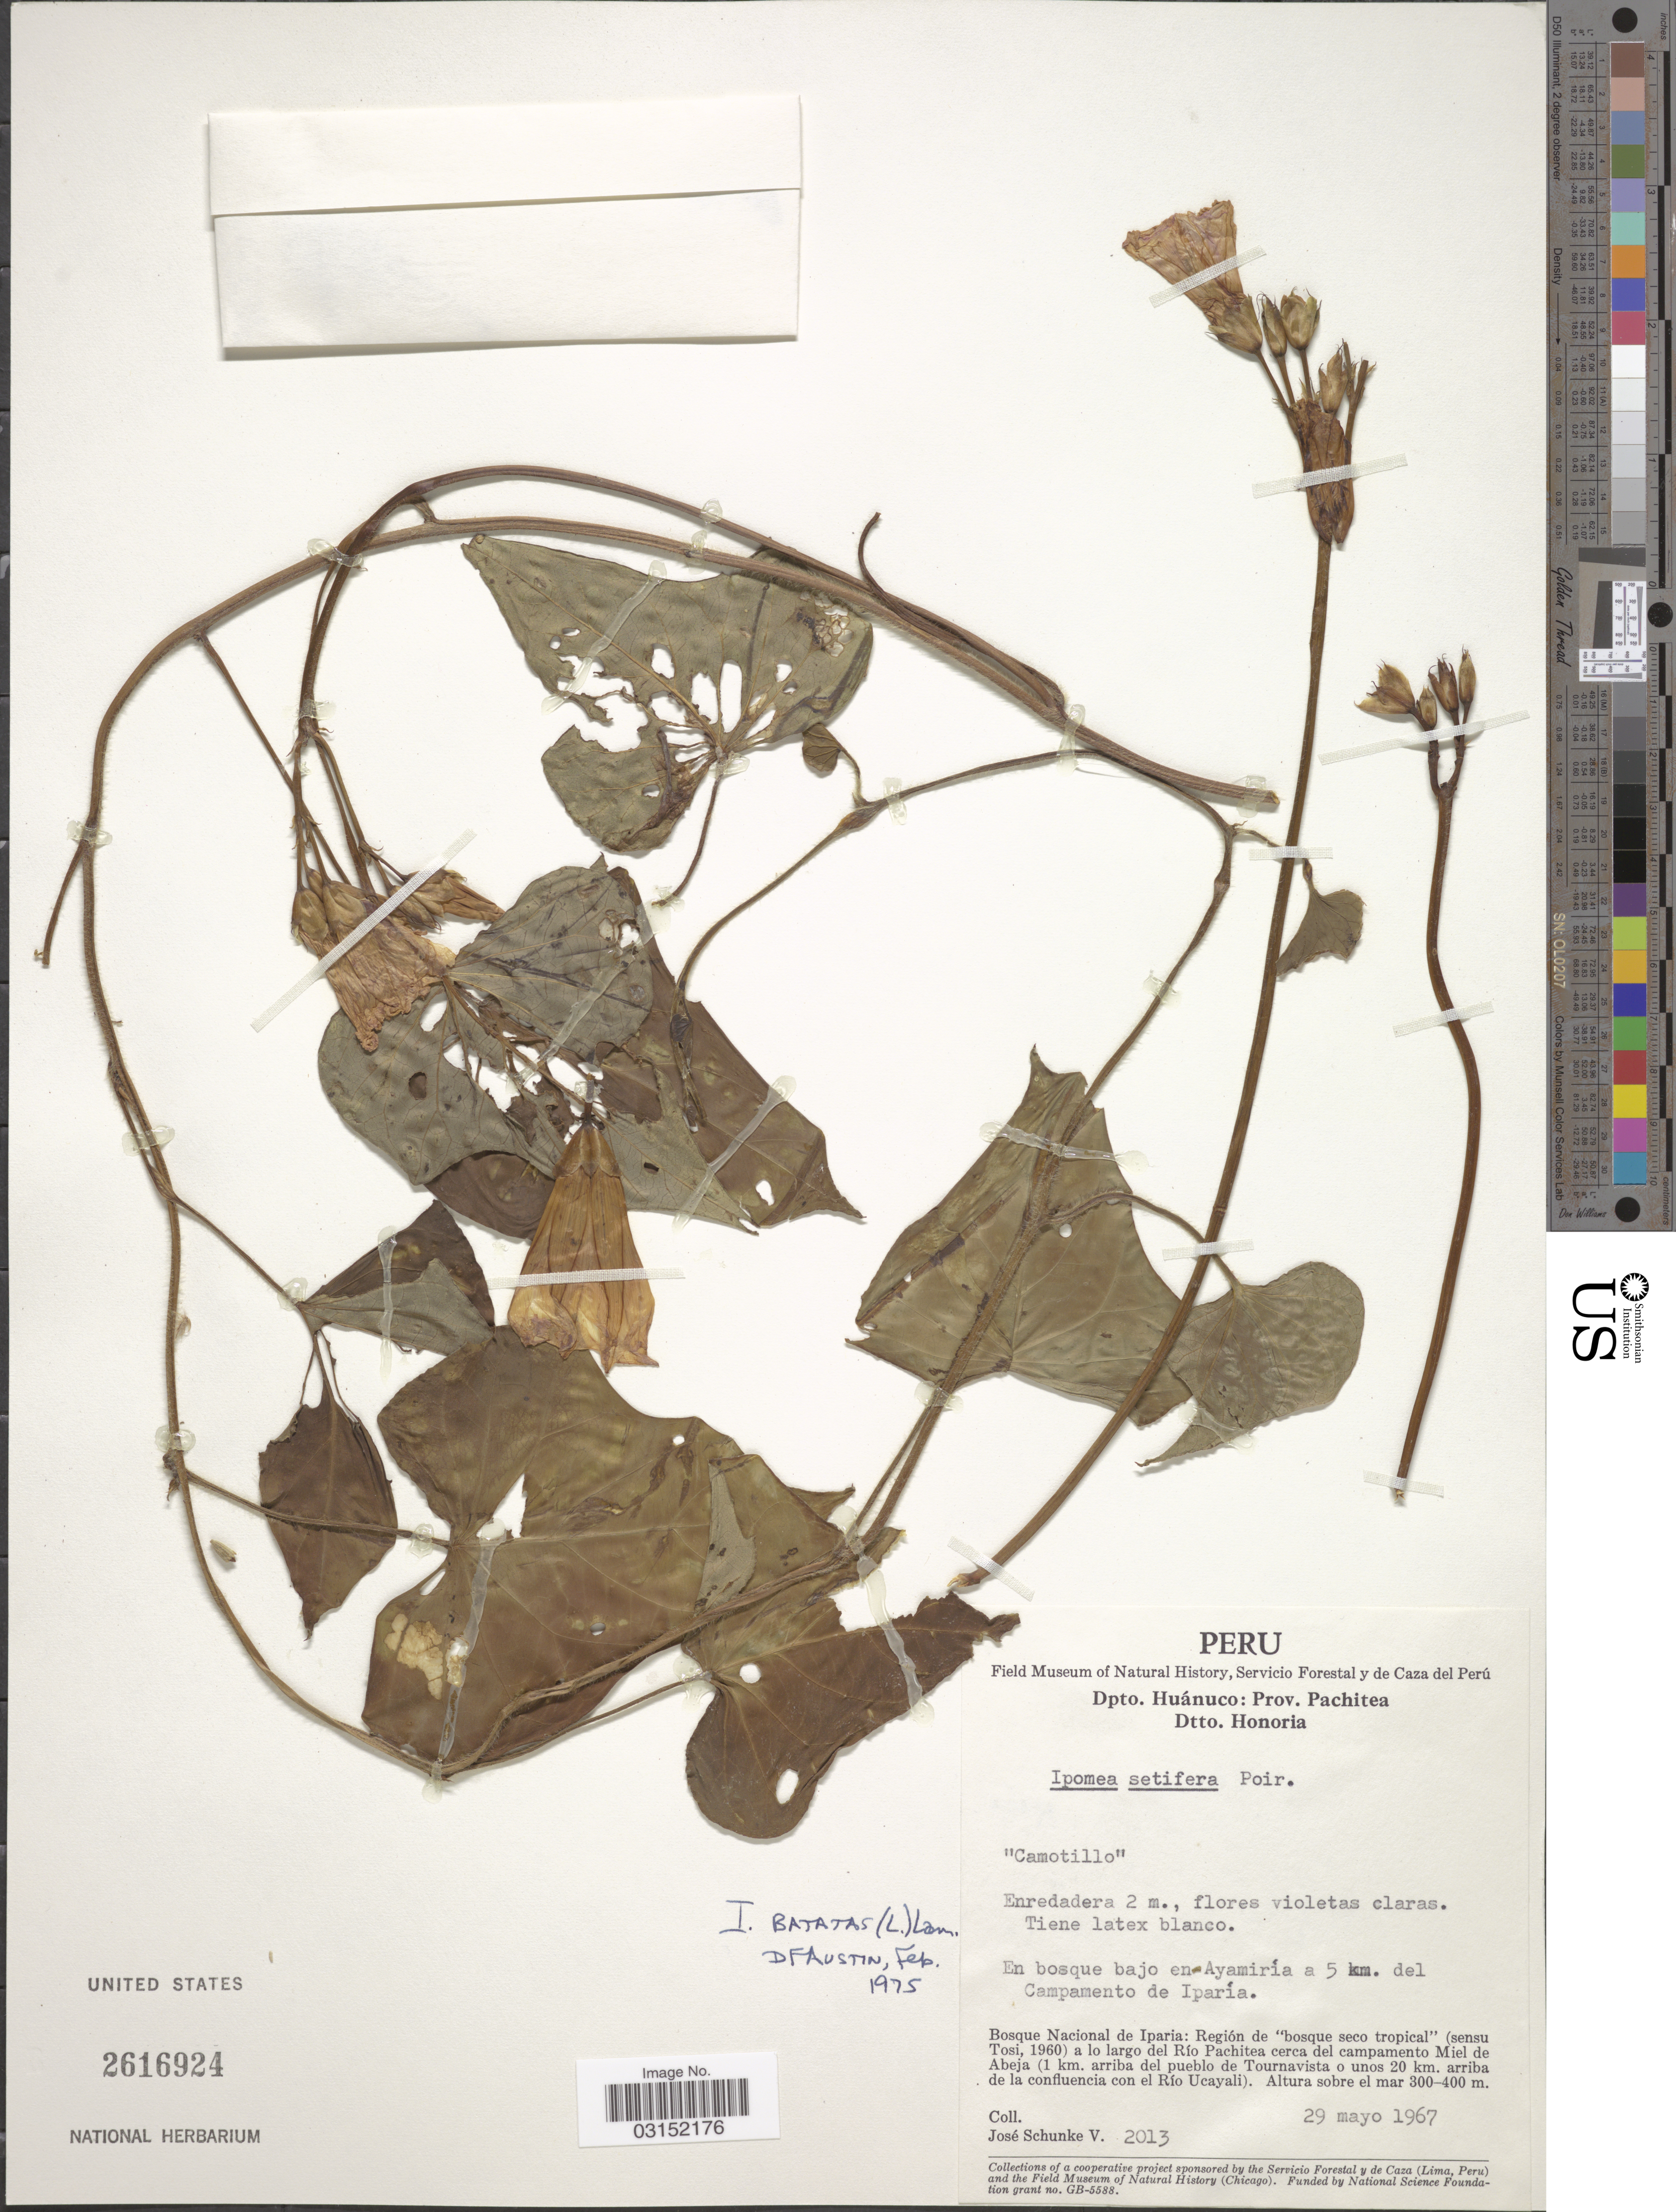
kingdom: Plantae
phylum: Tracheophyta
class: Magnoliopsida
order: Solanales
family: Convolvulaceae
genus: Ipomoea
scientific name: Ipomoea batatas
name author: (L.) Lam.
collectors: J. Schunke Vigo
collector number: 2013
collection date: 1967-05-29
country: Peru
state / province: Huánuco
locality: Dpot. Huánuco: Prov. Pachitea, Dtto. Honoria. En bosque bajo en Ayamiría a 5 km. del Campamento de Iparía. Bosque Nacional de Iparia: Región de "bosque seco tropical" (sensu Tosi, 1960) a lo largo del Río Pachitea cerca del campamento Miel de Abeja (1 km. arriba del pueblo de Tournavista o unos 20 km. arriba de la confluencia con el Río Ucayali).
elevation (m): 300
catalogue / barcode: US 2616924